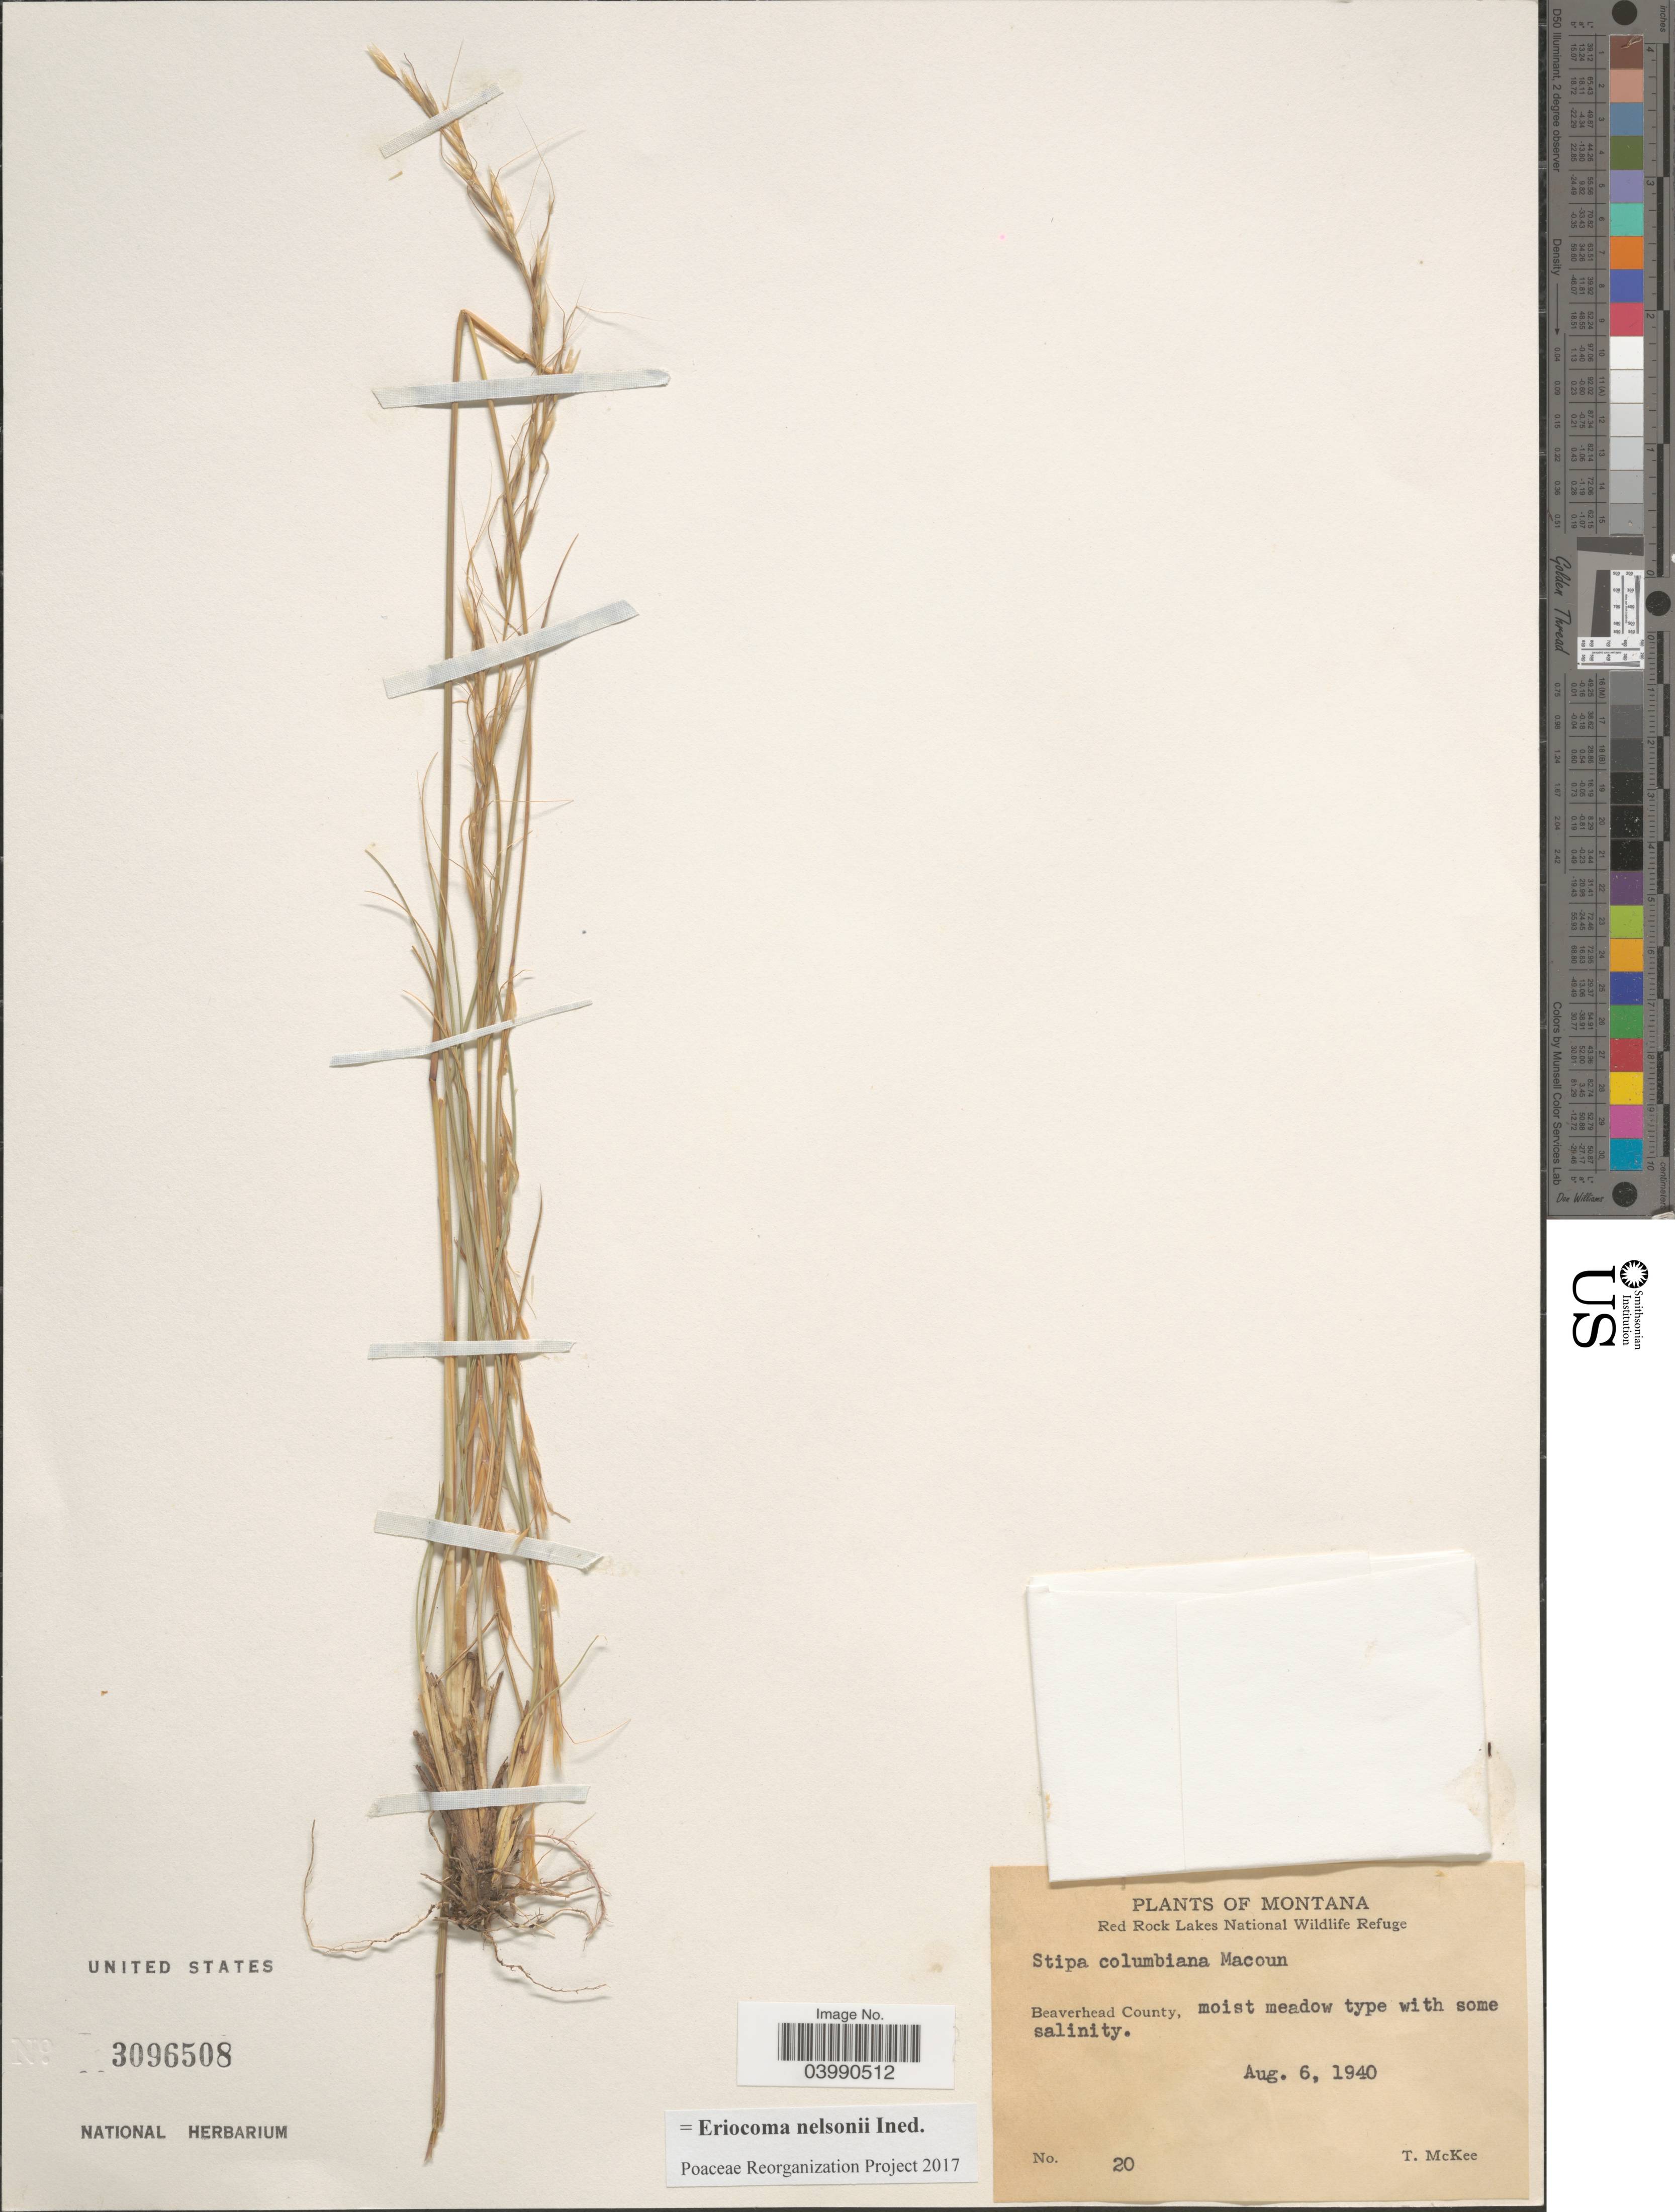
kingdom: Plantae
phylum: Tracheophyta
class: Liliopsida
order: Poales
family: Poaceae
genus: Eriocoma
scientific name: Eriocoma nelsonii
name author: (Scribn.) Romasch.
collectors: T. McKee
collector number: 20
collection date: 1940-08-06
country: United States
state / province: Montana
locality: Red Rock Lakes National Wildlife Refuge. Beaverhead County.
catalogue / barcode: US 3096508